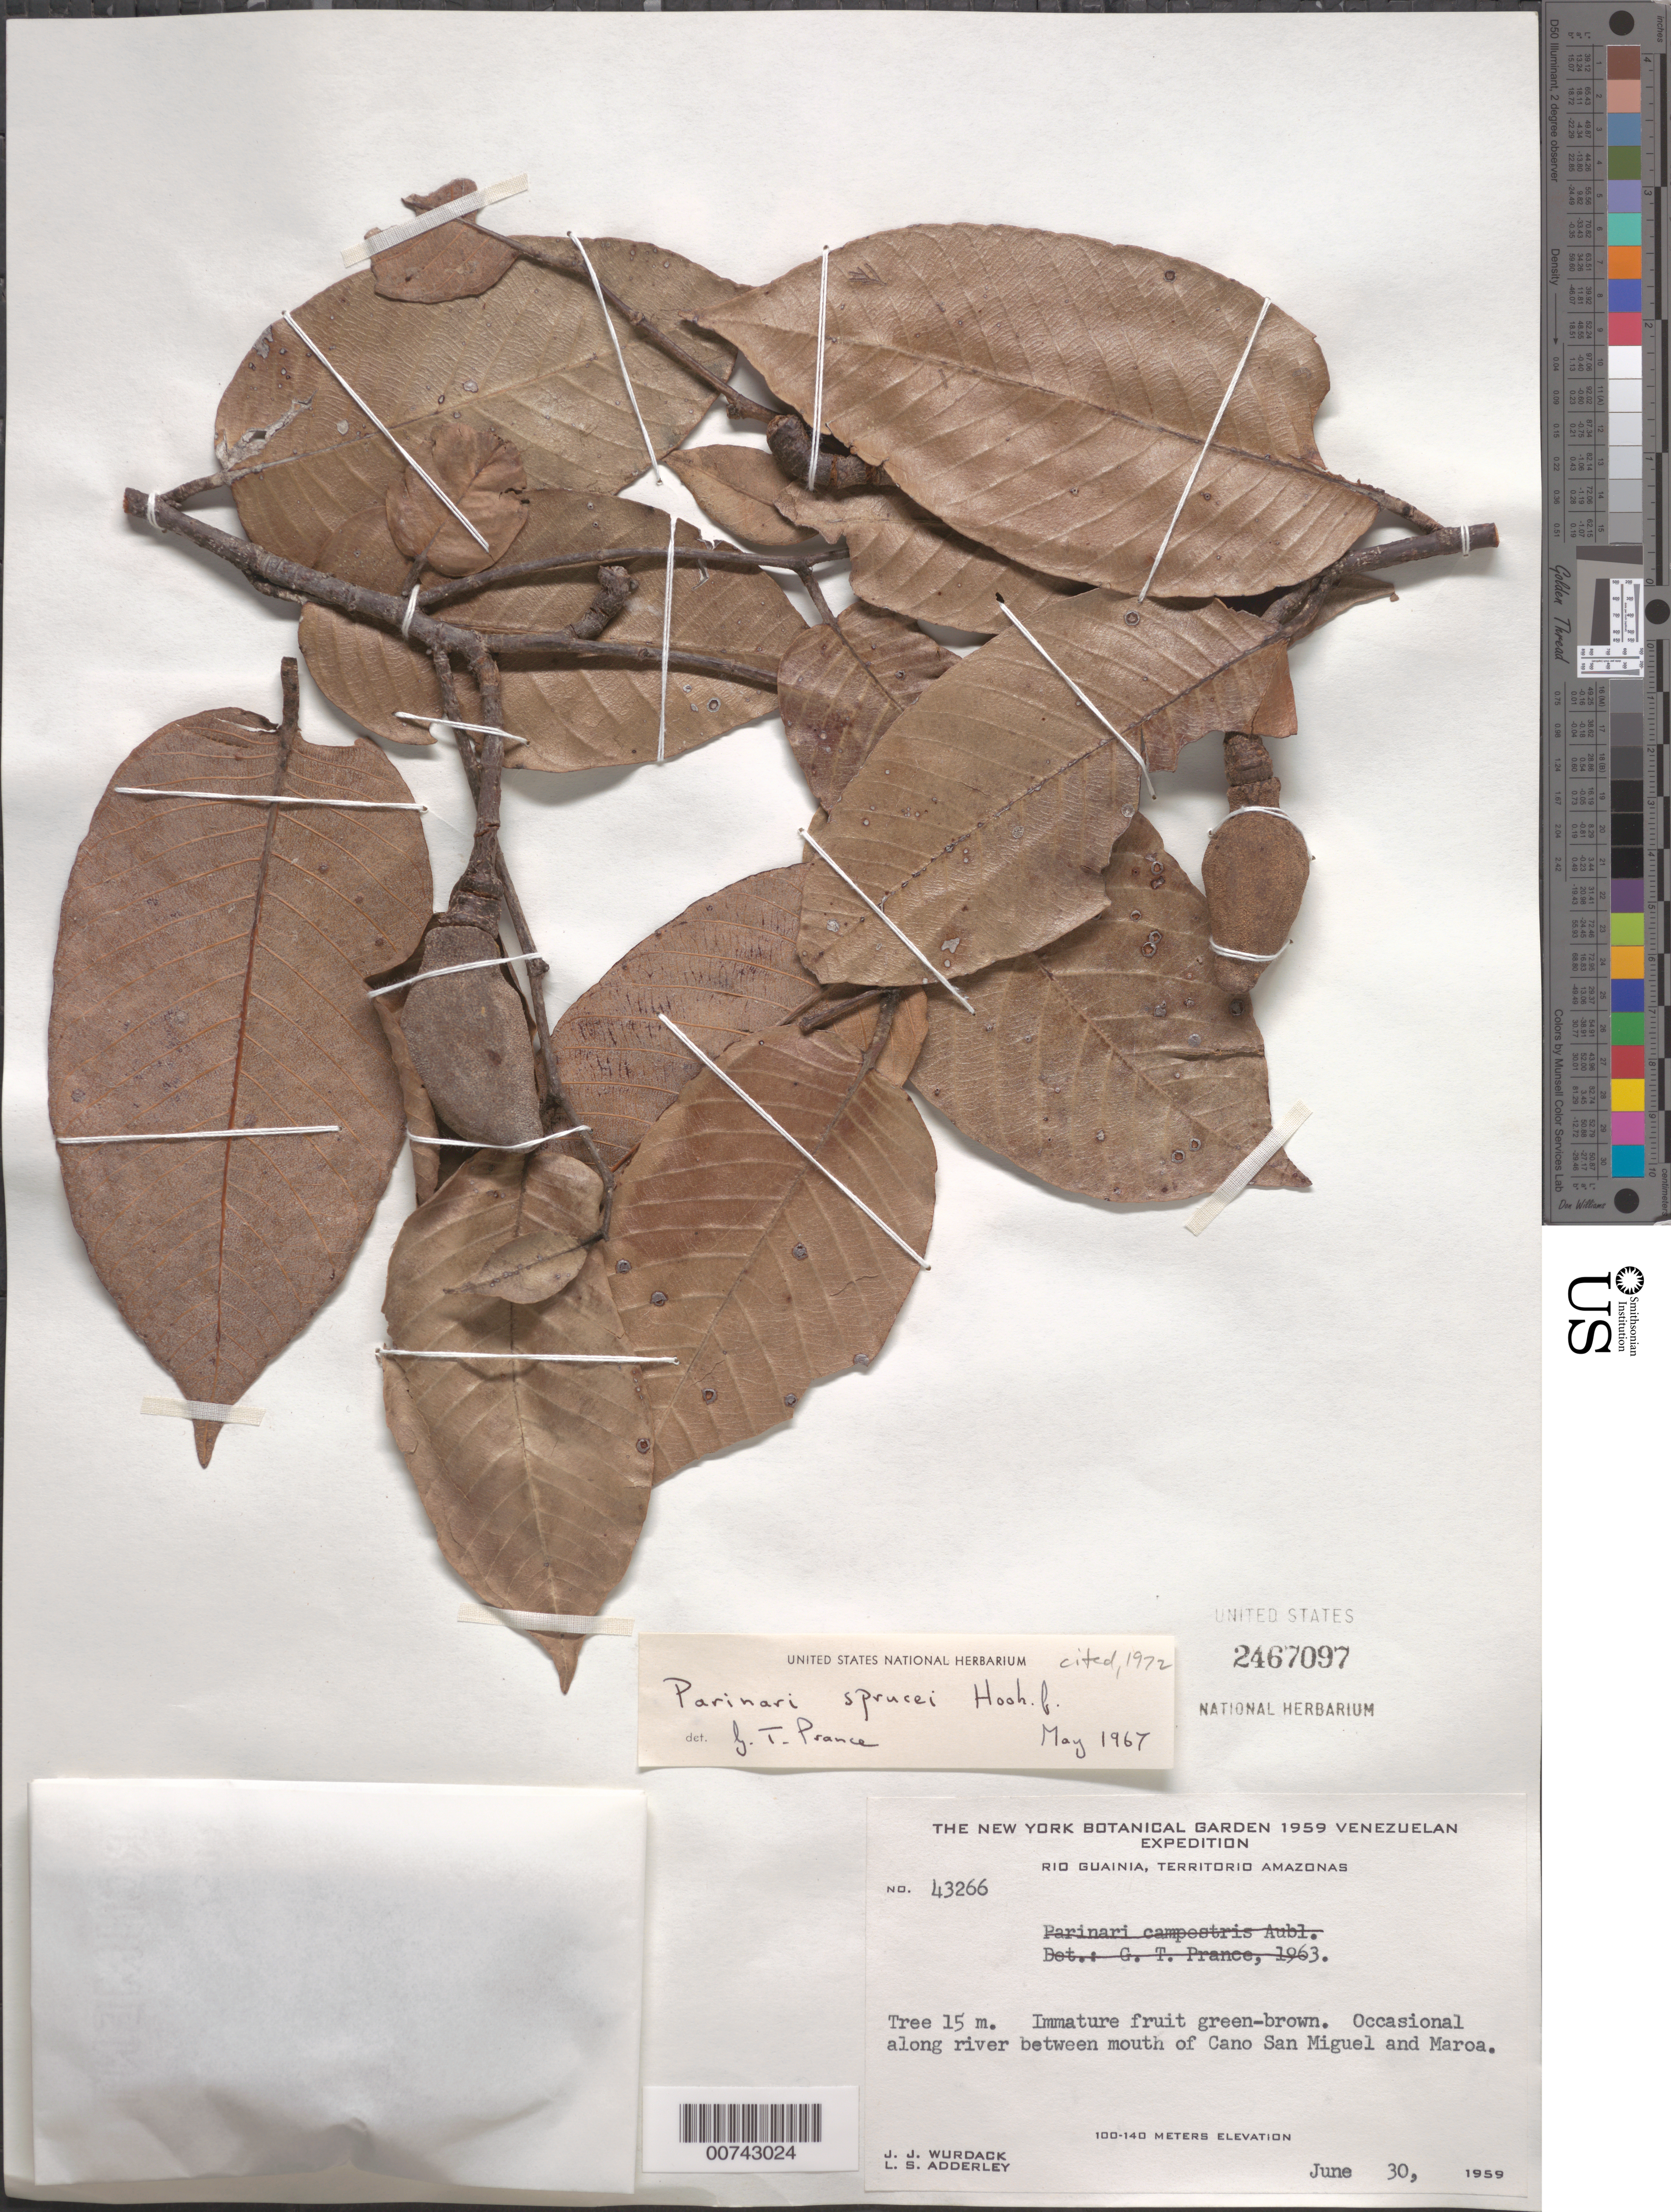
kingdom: Plantae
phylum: Tracheophyta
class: Magnoliopsida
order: Malpighiales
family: Chrysobalanaceae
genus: Parinari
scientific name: Parinari sprucei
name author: Hook. f.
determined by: Prance, G. T.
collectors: J. J. Wurdack & L. S. Adderley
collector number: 43266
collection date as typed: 30-Jun-59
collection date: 1959-06-30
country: Venezuela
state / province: Amazonas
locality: Río Guainia, between Caño San Miguel and Maroa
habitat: Along river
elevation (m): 100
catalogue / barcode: US 2467097